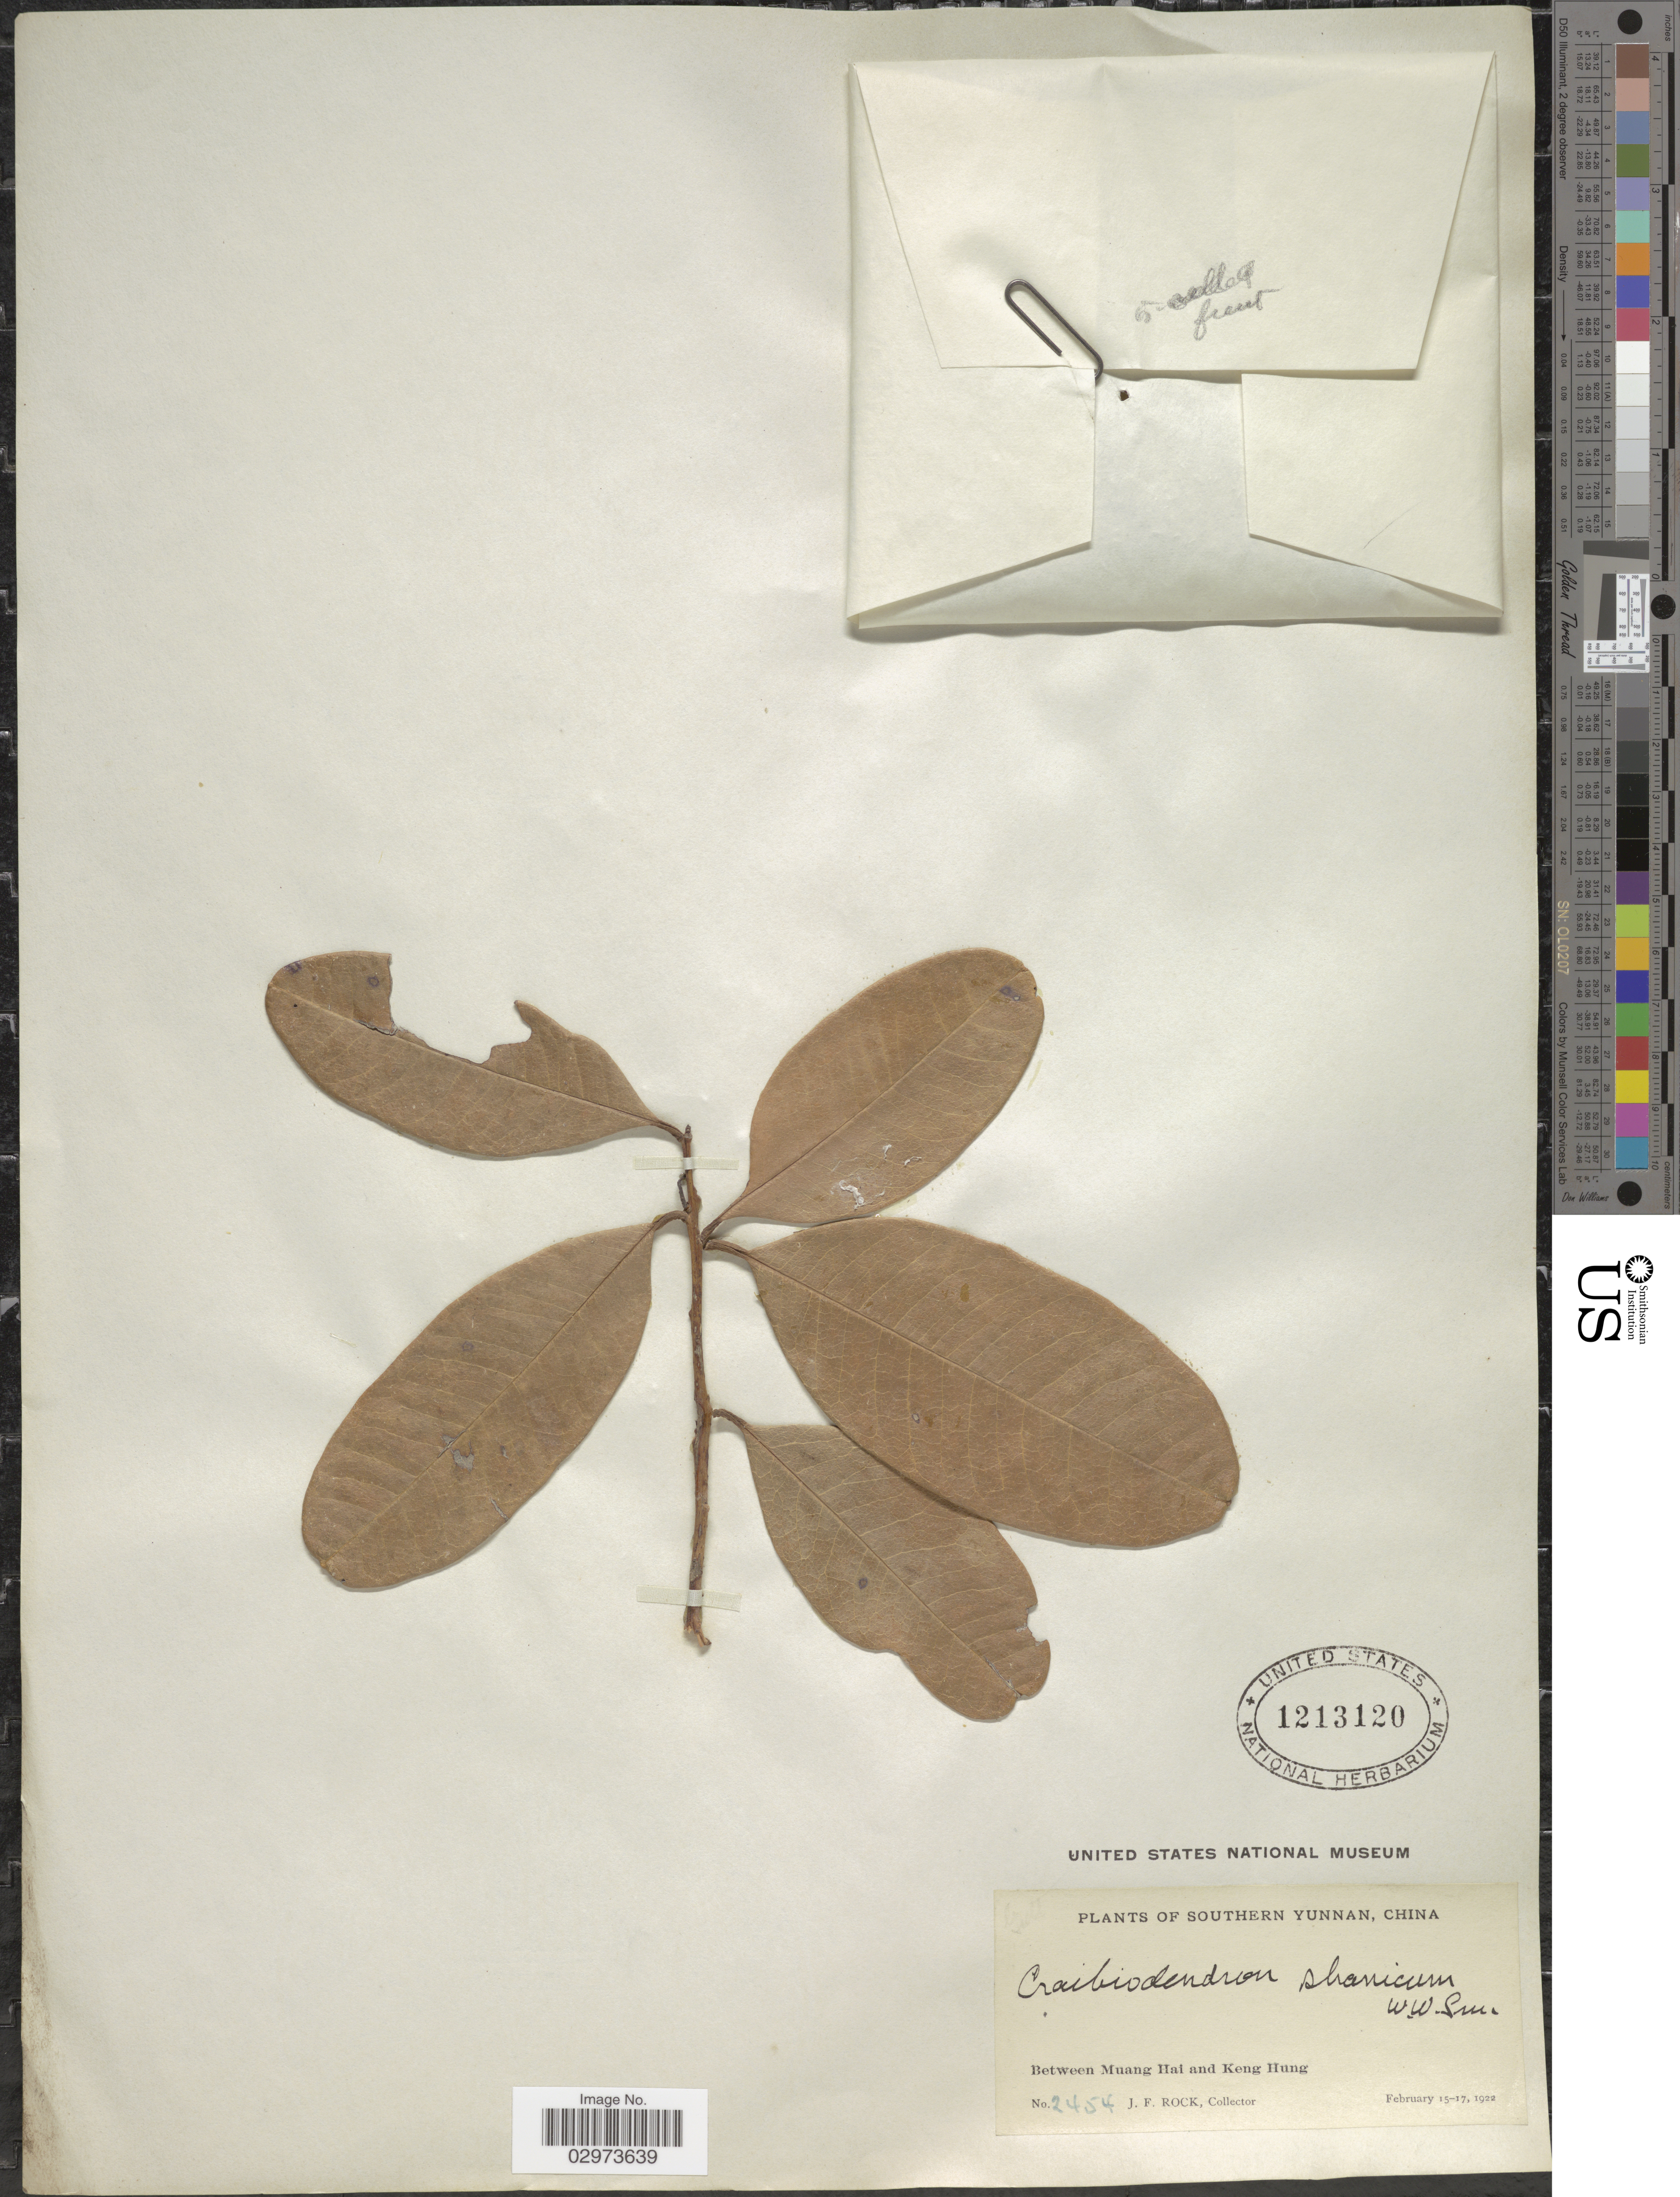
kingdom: Plantae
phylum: Tracheophyta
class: Magnoliopsida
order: Ericales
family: Ericaceae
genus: Craibiodendron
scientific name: Craibiodendron shanicum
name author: W.W. Sm.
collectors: J. Rock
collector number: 2454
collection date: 1922-02-15/1922-02-17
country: China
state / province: Yunnan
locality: Southern Yunnan. Between Muang Hai and Keng Hung.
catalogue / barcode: US 1213120